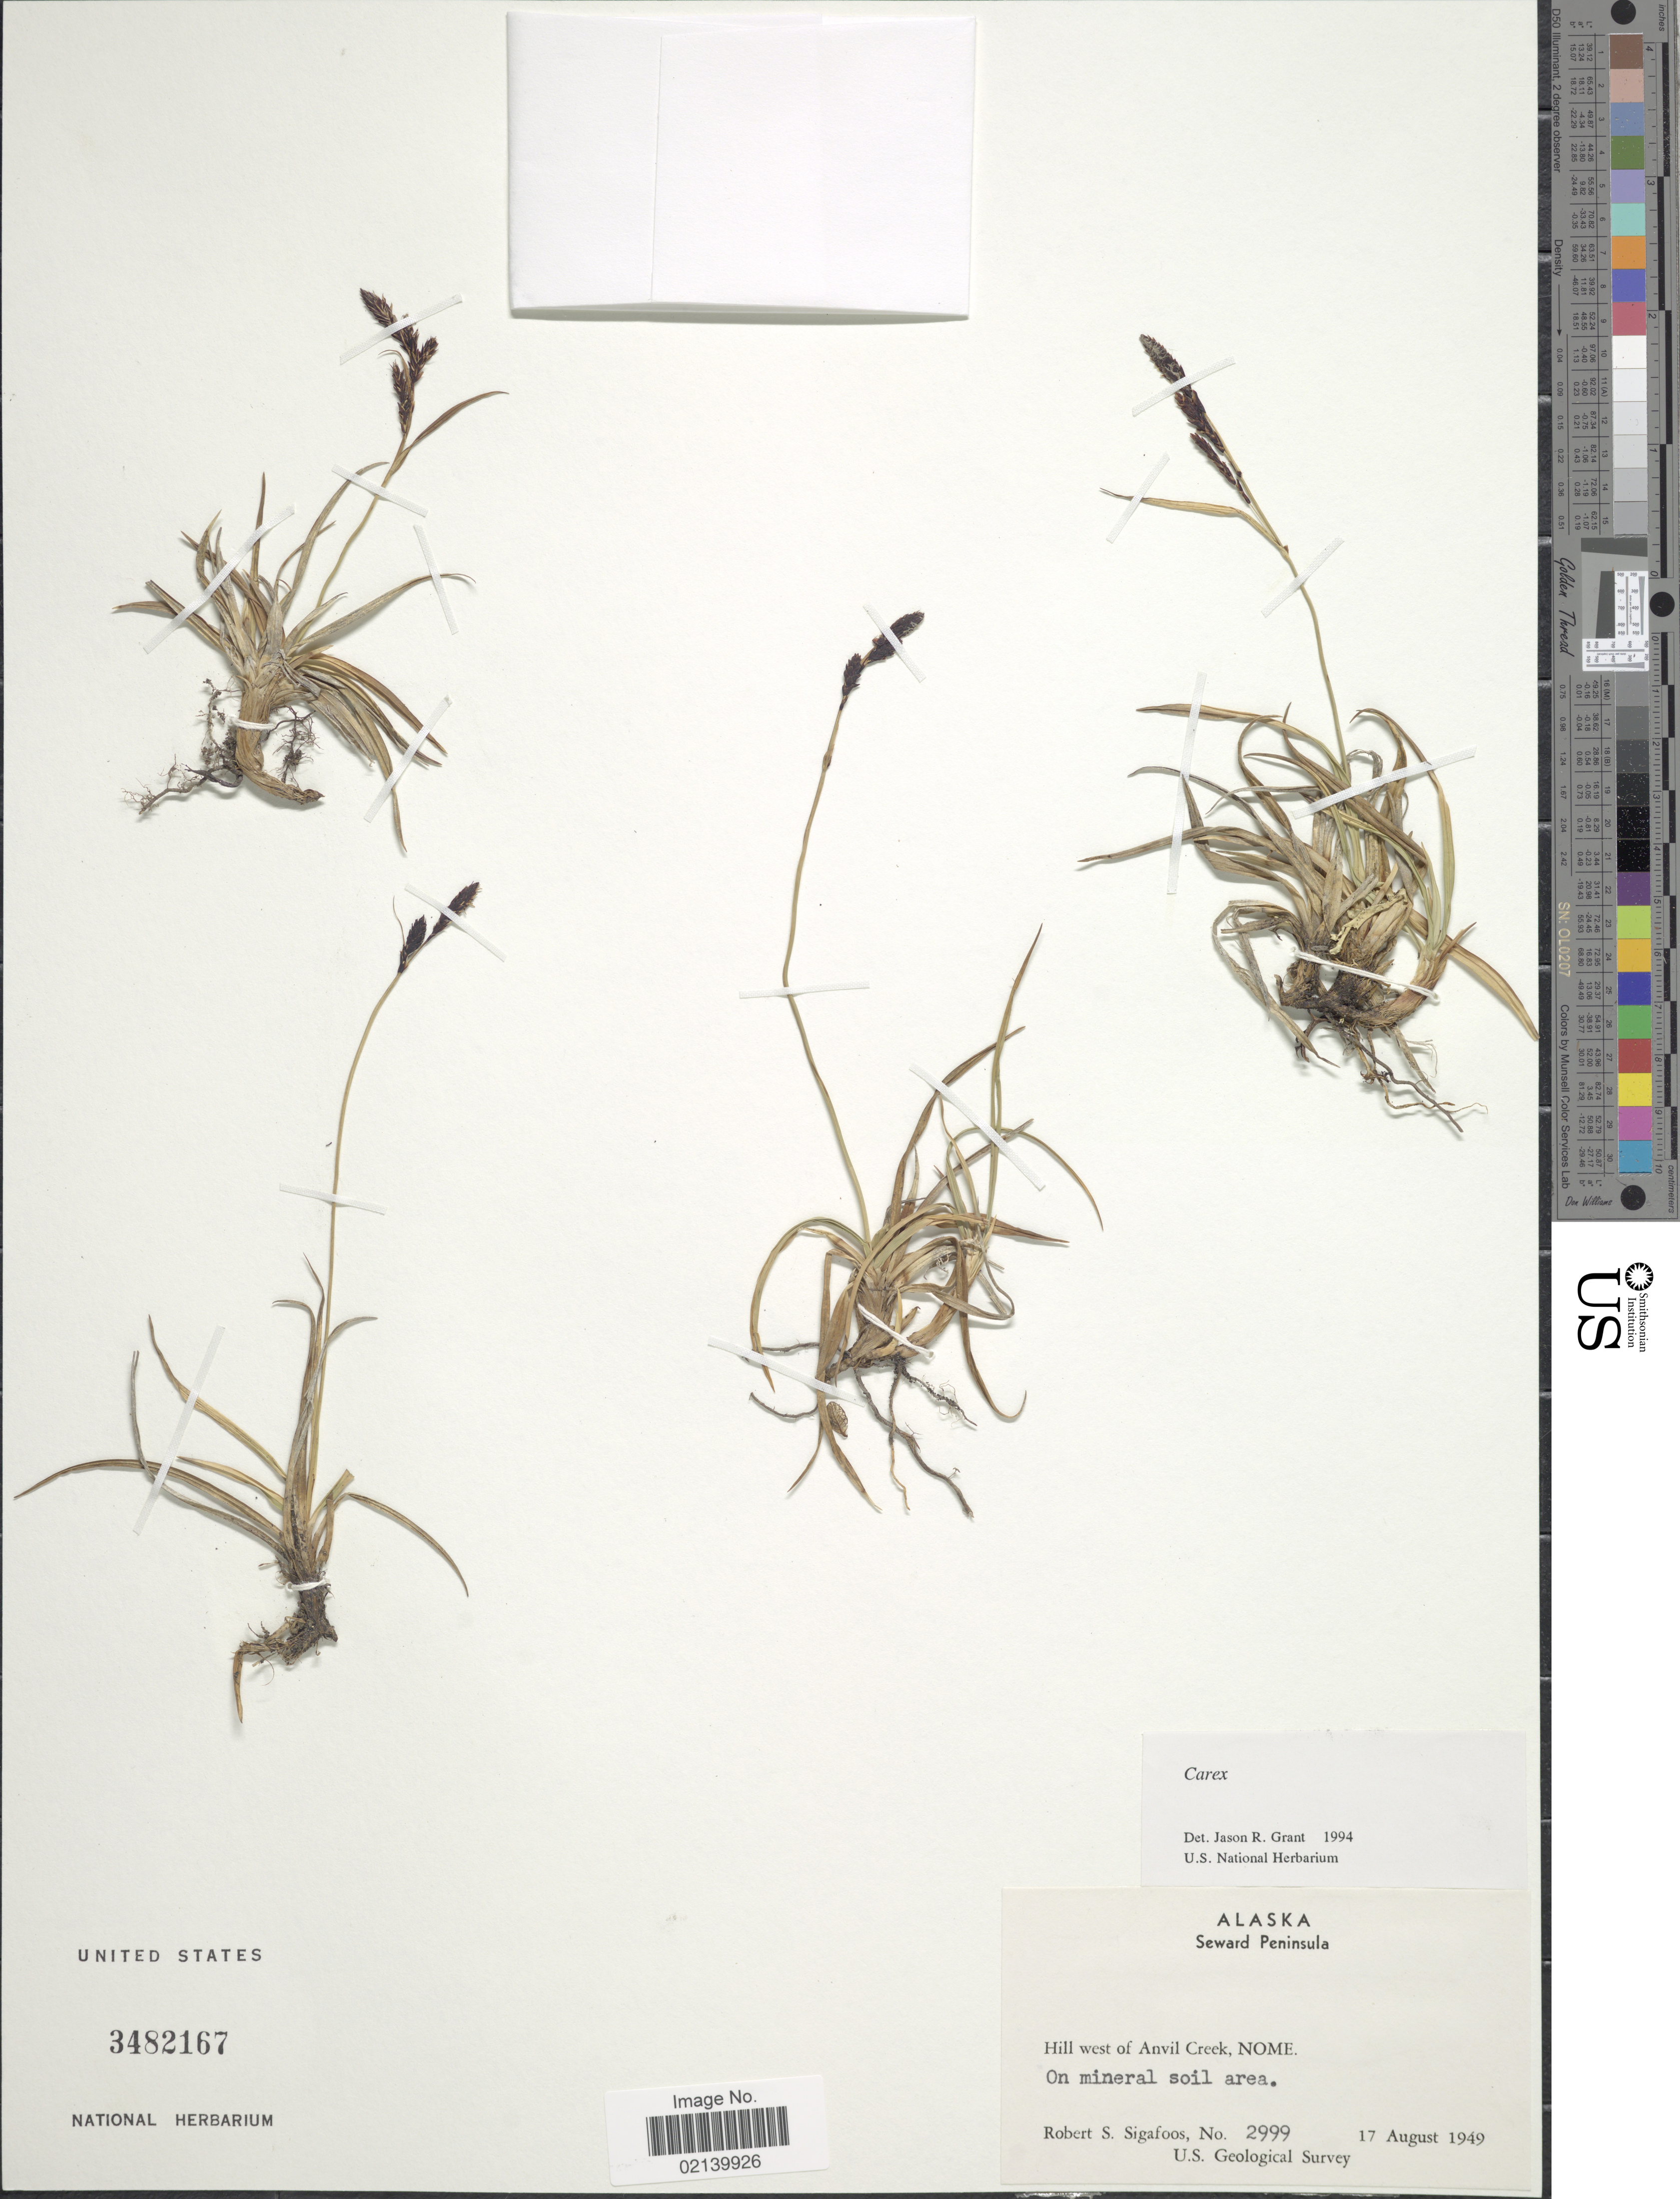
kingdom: Plantae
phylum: Tracheophyta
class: Liliopsida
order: Poales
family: Cyperaceae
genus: Carex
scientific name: Carex sp.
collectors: R. Sigafoos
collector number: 2999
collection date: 1949-08-17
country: United States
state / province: Alaska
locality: Alaska, Seward Peninsula. Hill west of Anvil Creek, Nome soil area.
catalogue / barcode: US 3482167